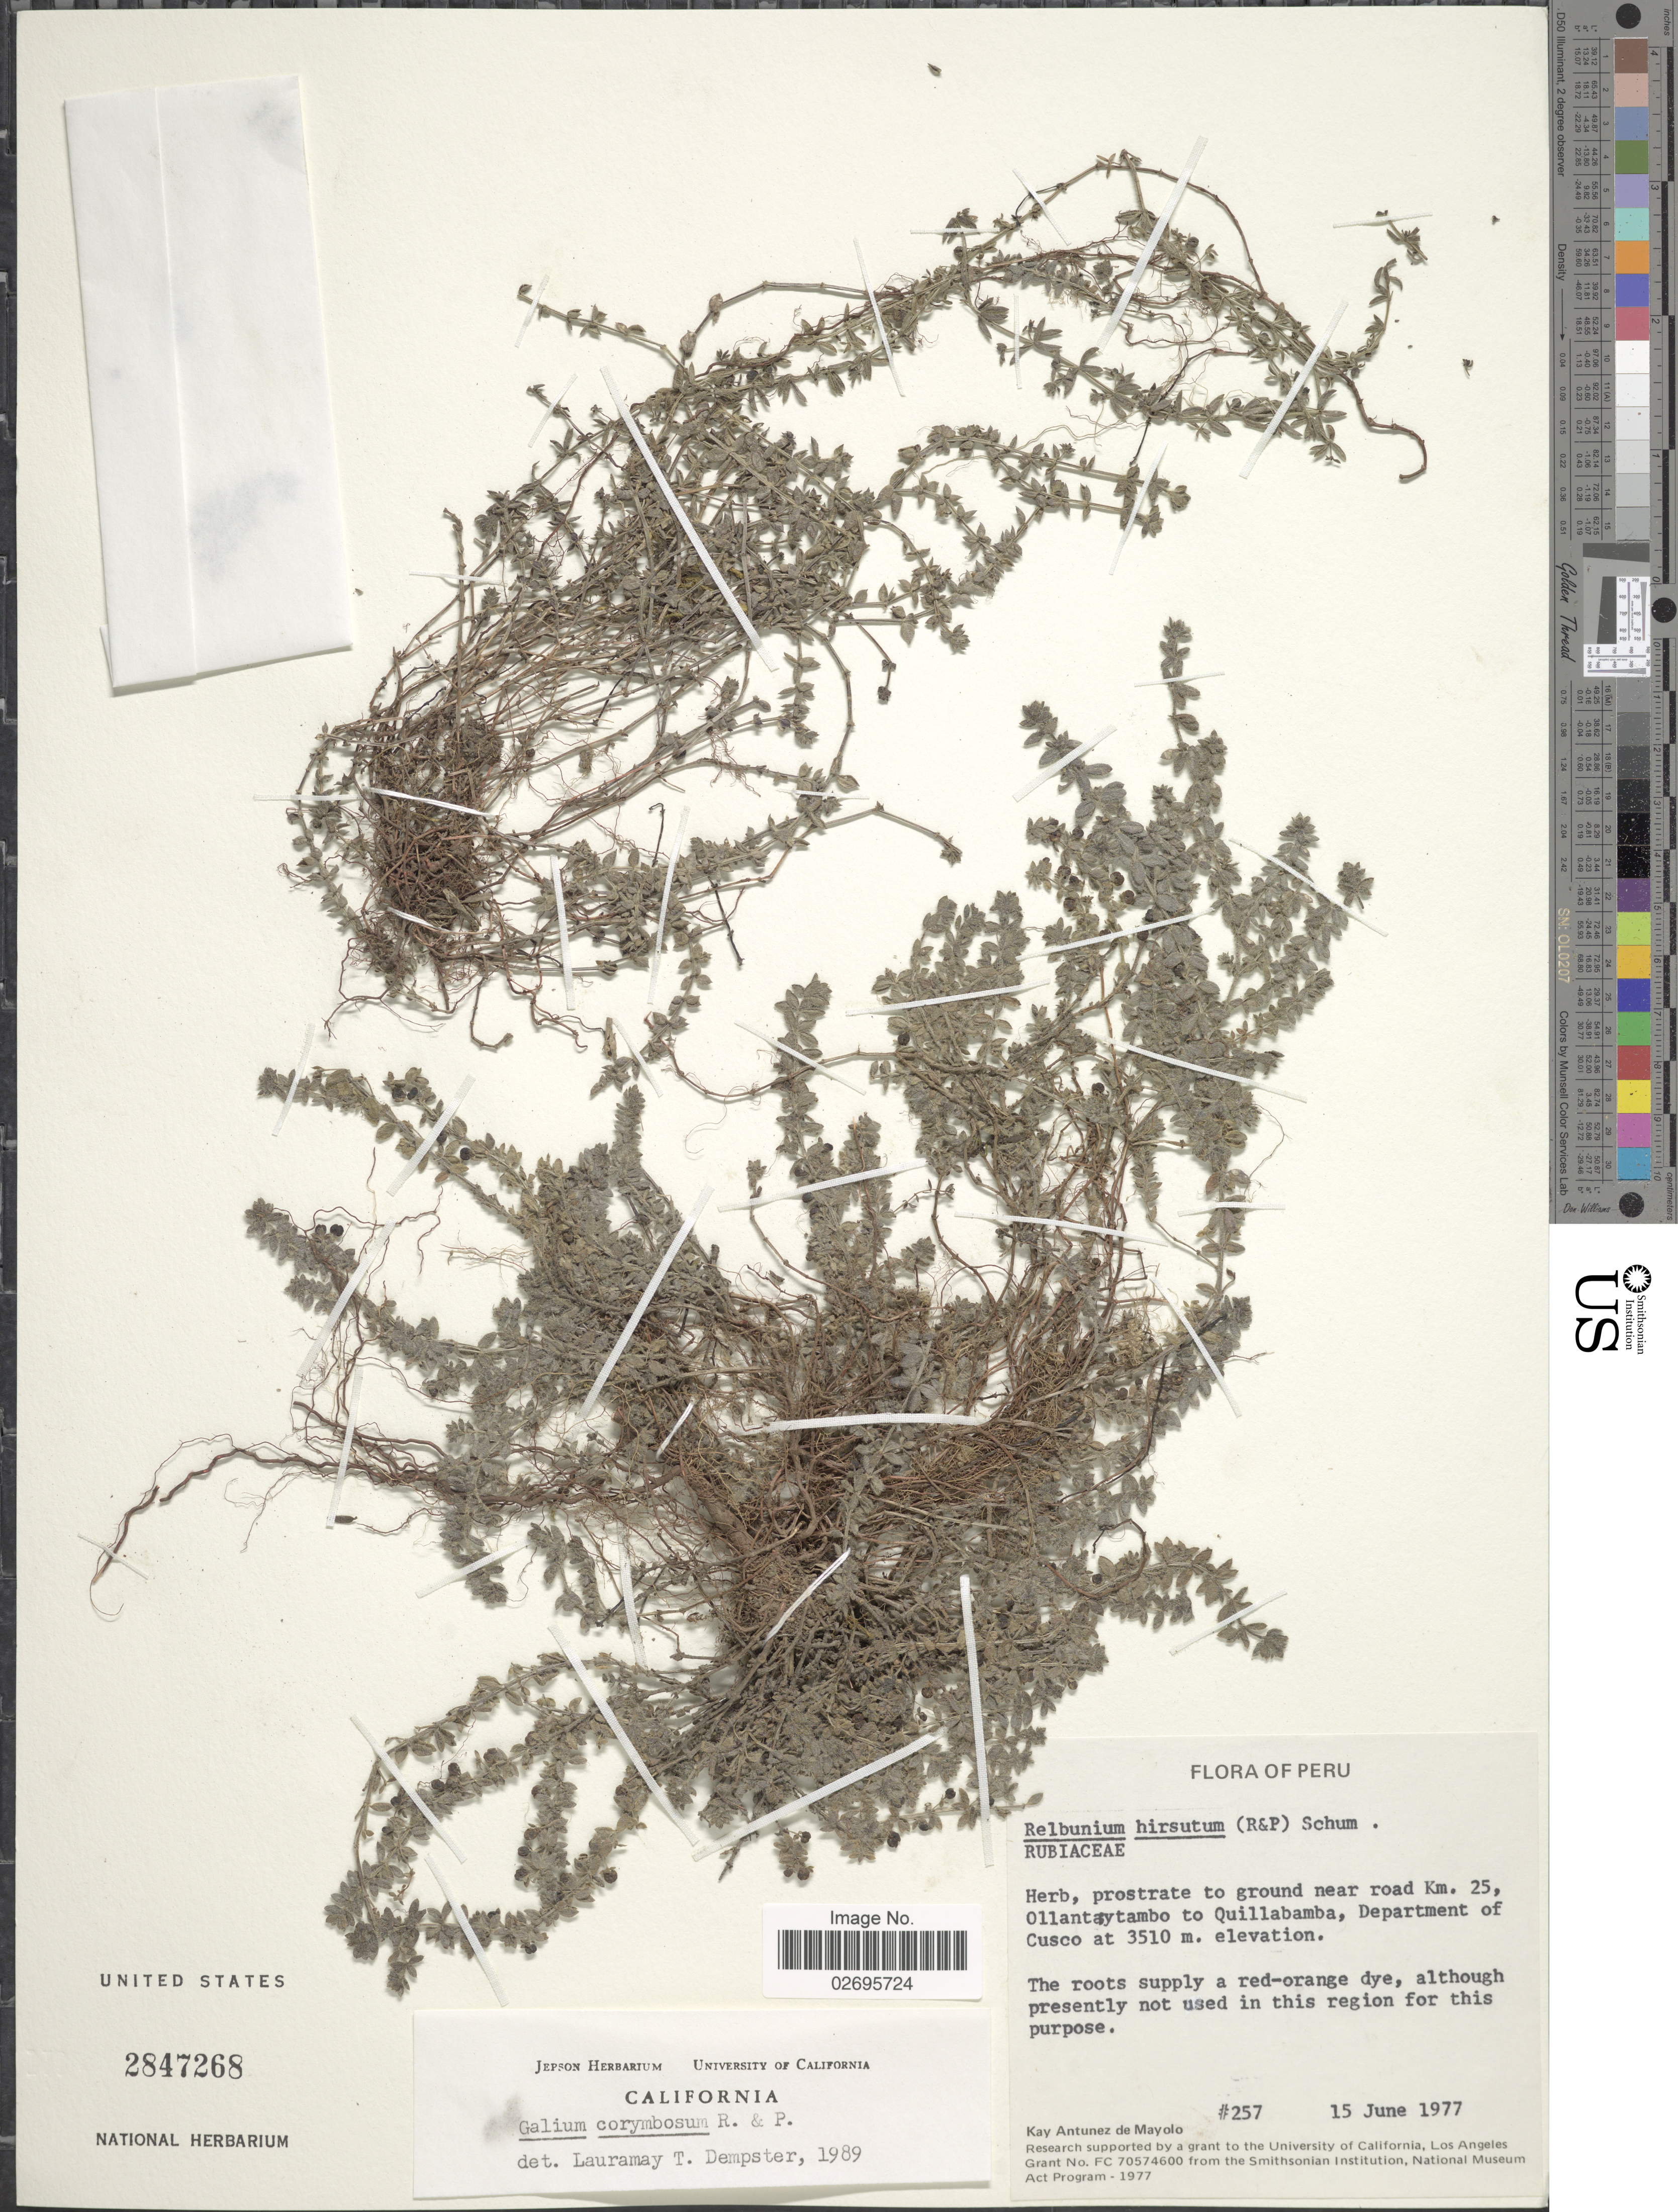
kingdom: Plantae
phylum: Tracheophyta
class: Magnoliopsida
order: Gentianales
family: Rubiaceae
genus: Galium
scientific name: Galium corymbosum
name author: Ruiz & Pav.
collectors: K. Antunez de Mayolo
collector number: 257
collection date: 1977-06-15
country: Peru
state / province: Cusco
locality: Near road Km. 25, Ollantaytambo to Quillabamba, Department of Cusco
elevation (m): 3510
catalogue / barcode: US 2847268